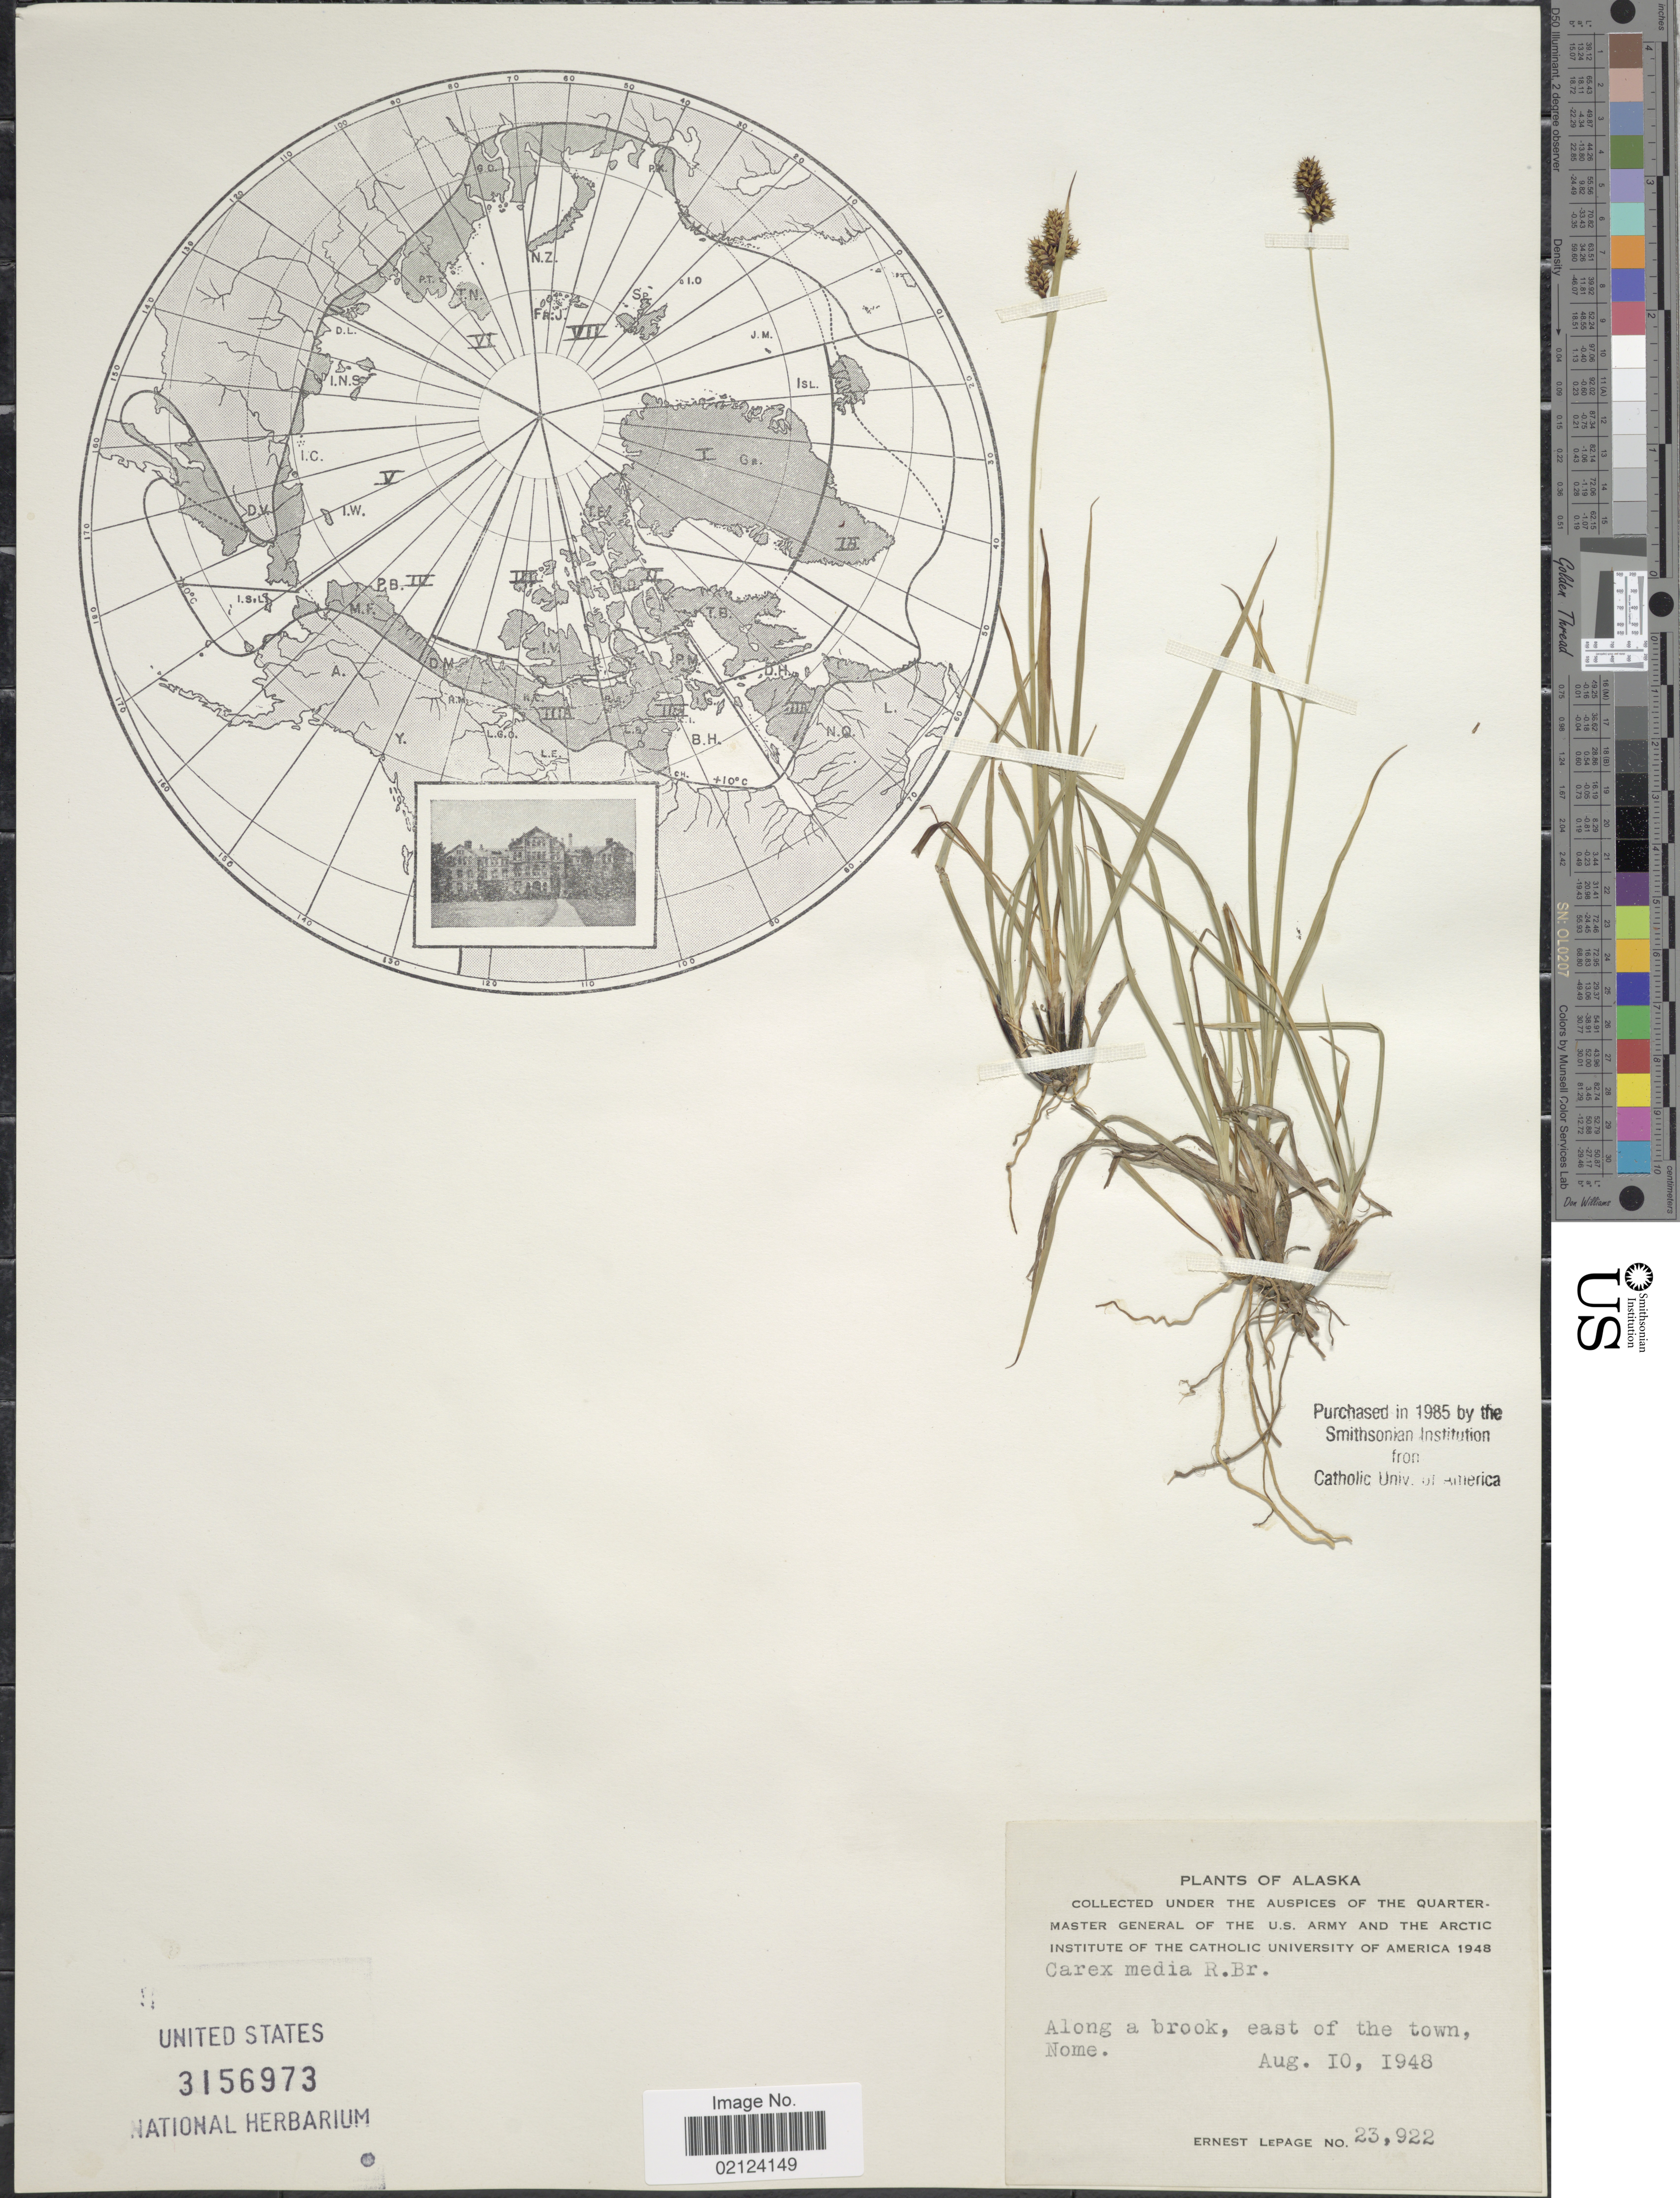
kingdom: Plantae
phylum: Tracheophyta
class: Liliopsida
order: Poales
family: Cyperaceae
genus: Carex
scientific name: Carex media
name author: R. Br.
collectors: E. Lepage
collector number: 23922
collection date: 1948-08-10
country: United States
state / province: Alaska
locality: Along a brook, east of the town, Nome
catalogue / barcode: US 3156973